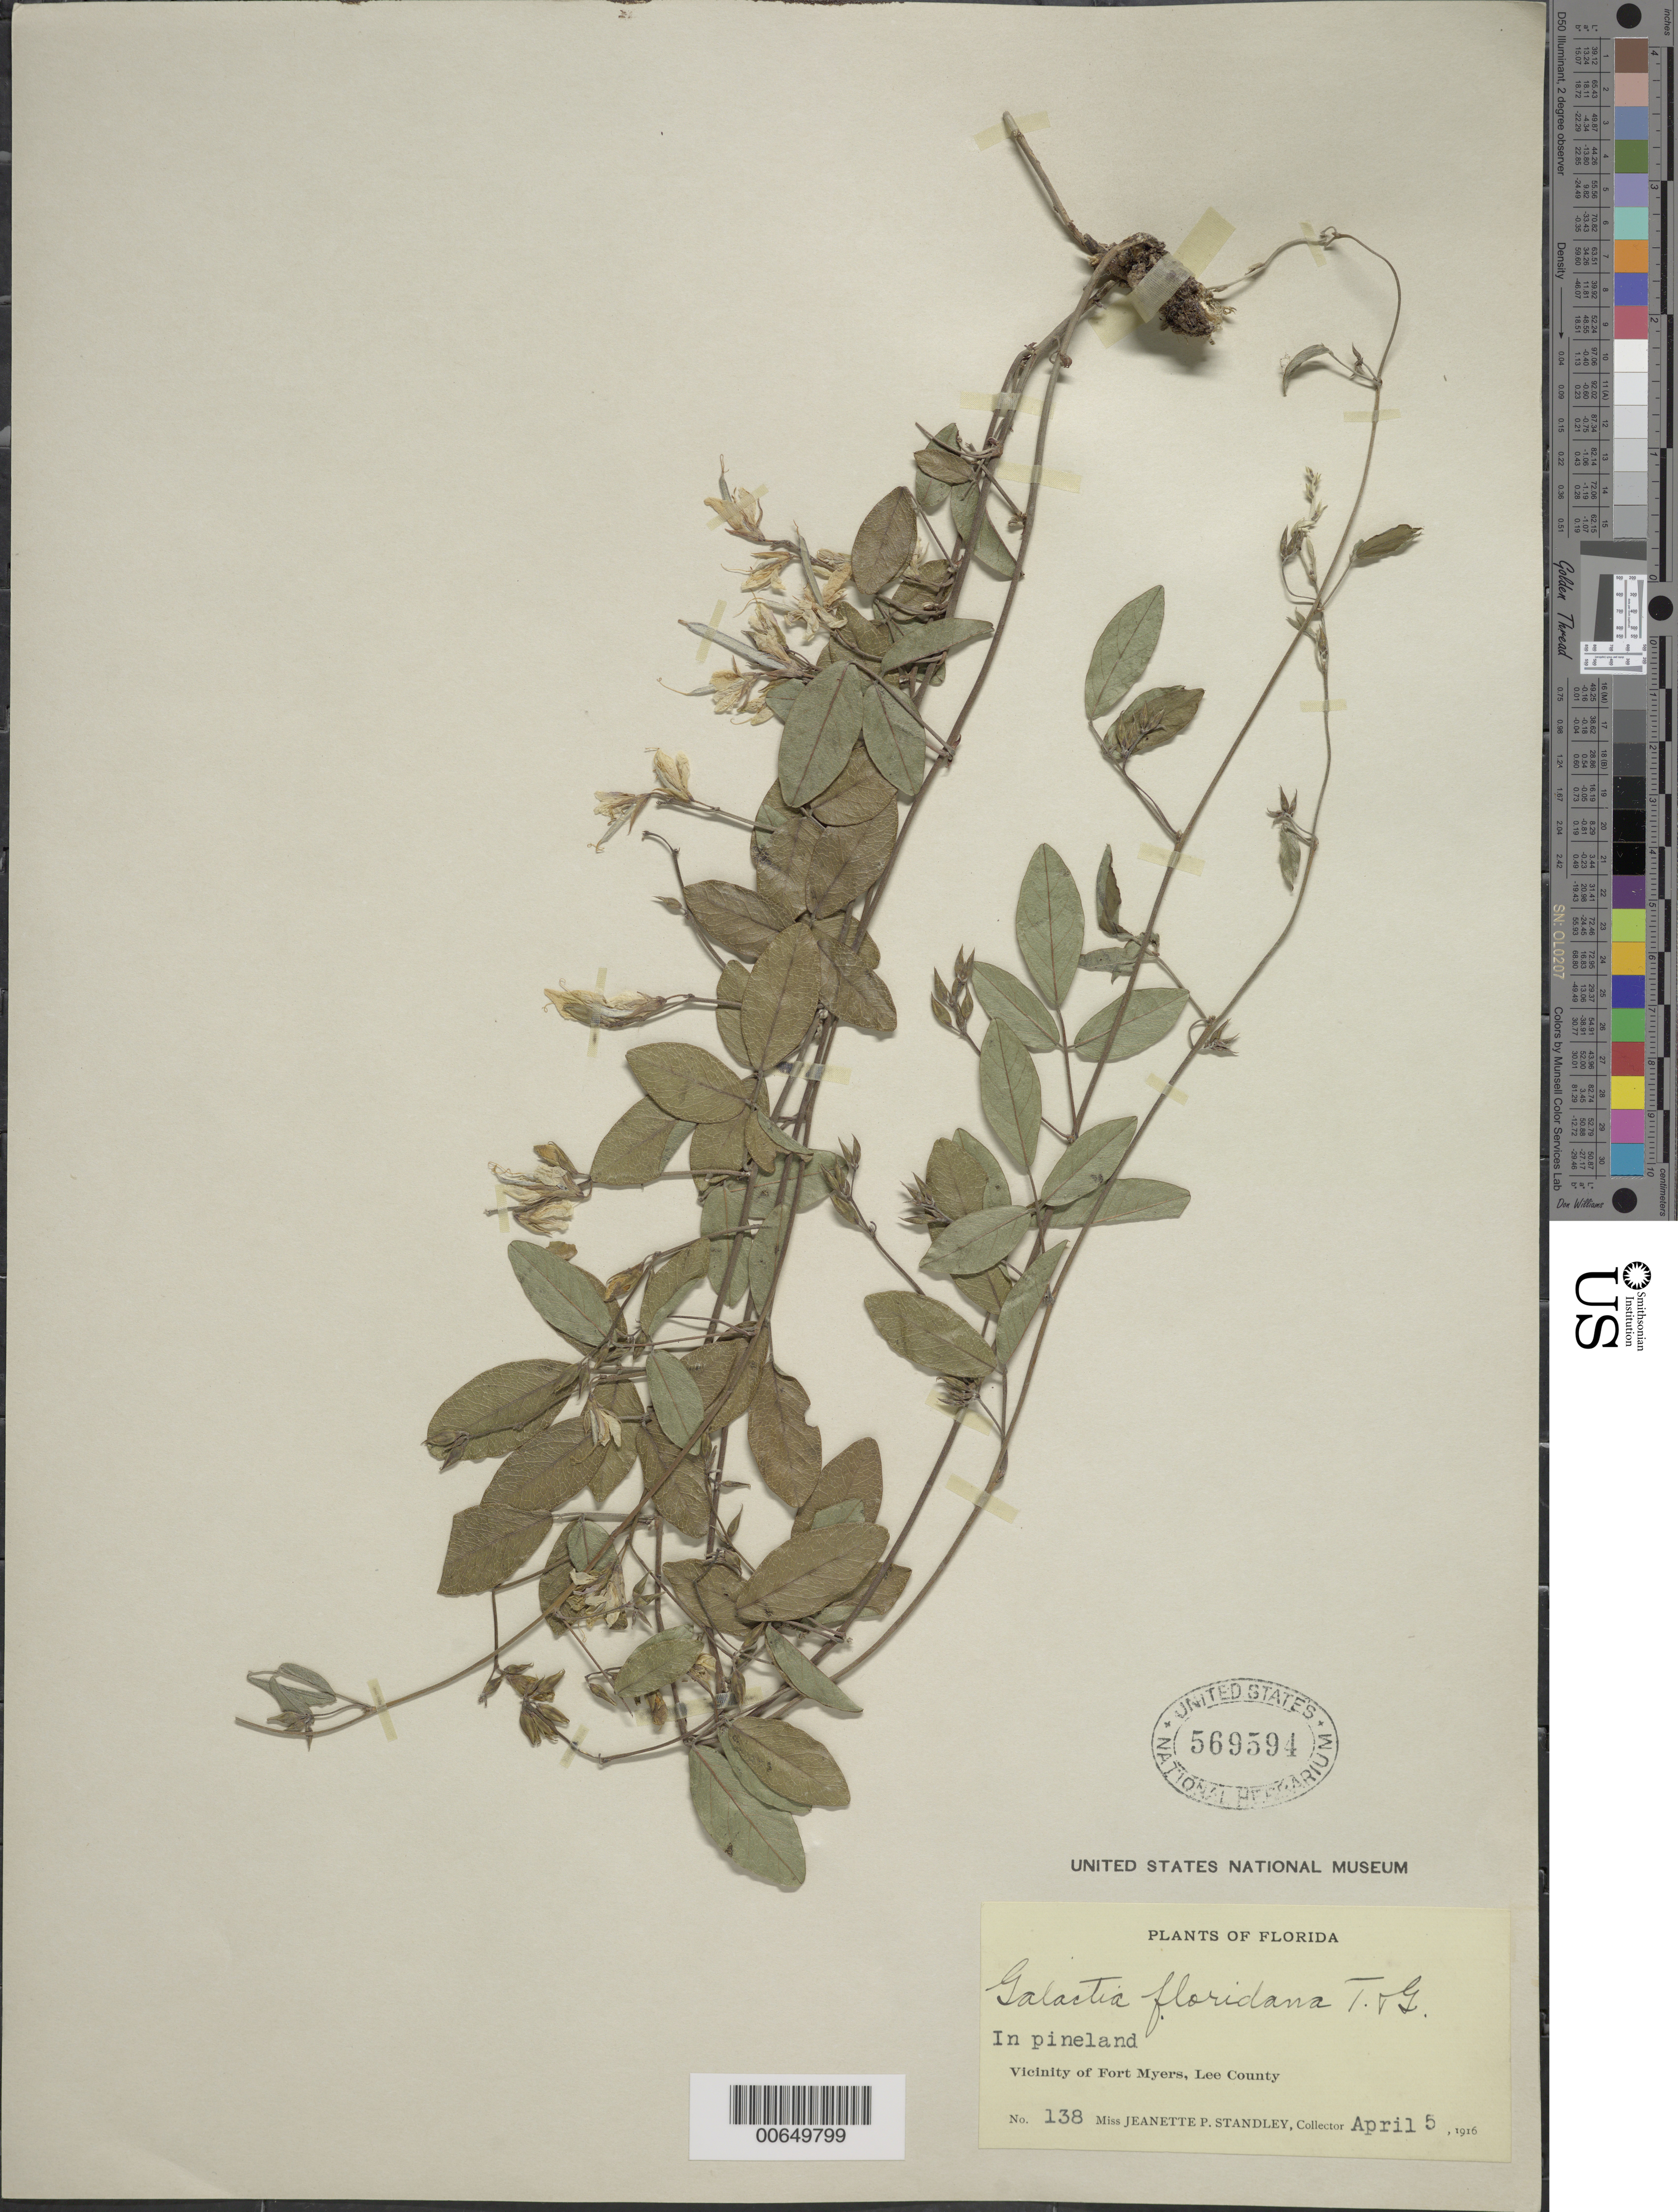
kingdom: Plantae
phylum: Tracheophyta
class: Magnoliopsida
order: Fabales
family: Fabaceae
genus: Galactia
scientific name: Galactia floridana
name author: J.R. Johnst.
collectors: J. P. Standley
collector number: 138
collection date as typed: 05 Apr 1916 or 04 May 1916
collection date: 1916-04-05 or 1916-05-04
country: United States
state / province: Florida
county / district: Lee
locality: Vicinity of Ft. Myers.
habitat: In pineland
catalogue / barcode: US 569594